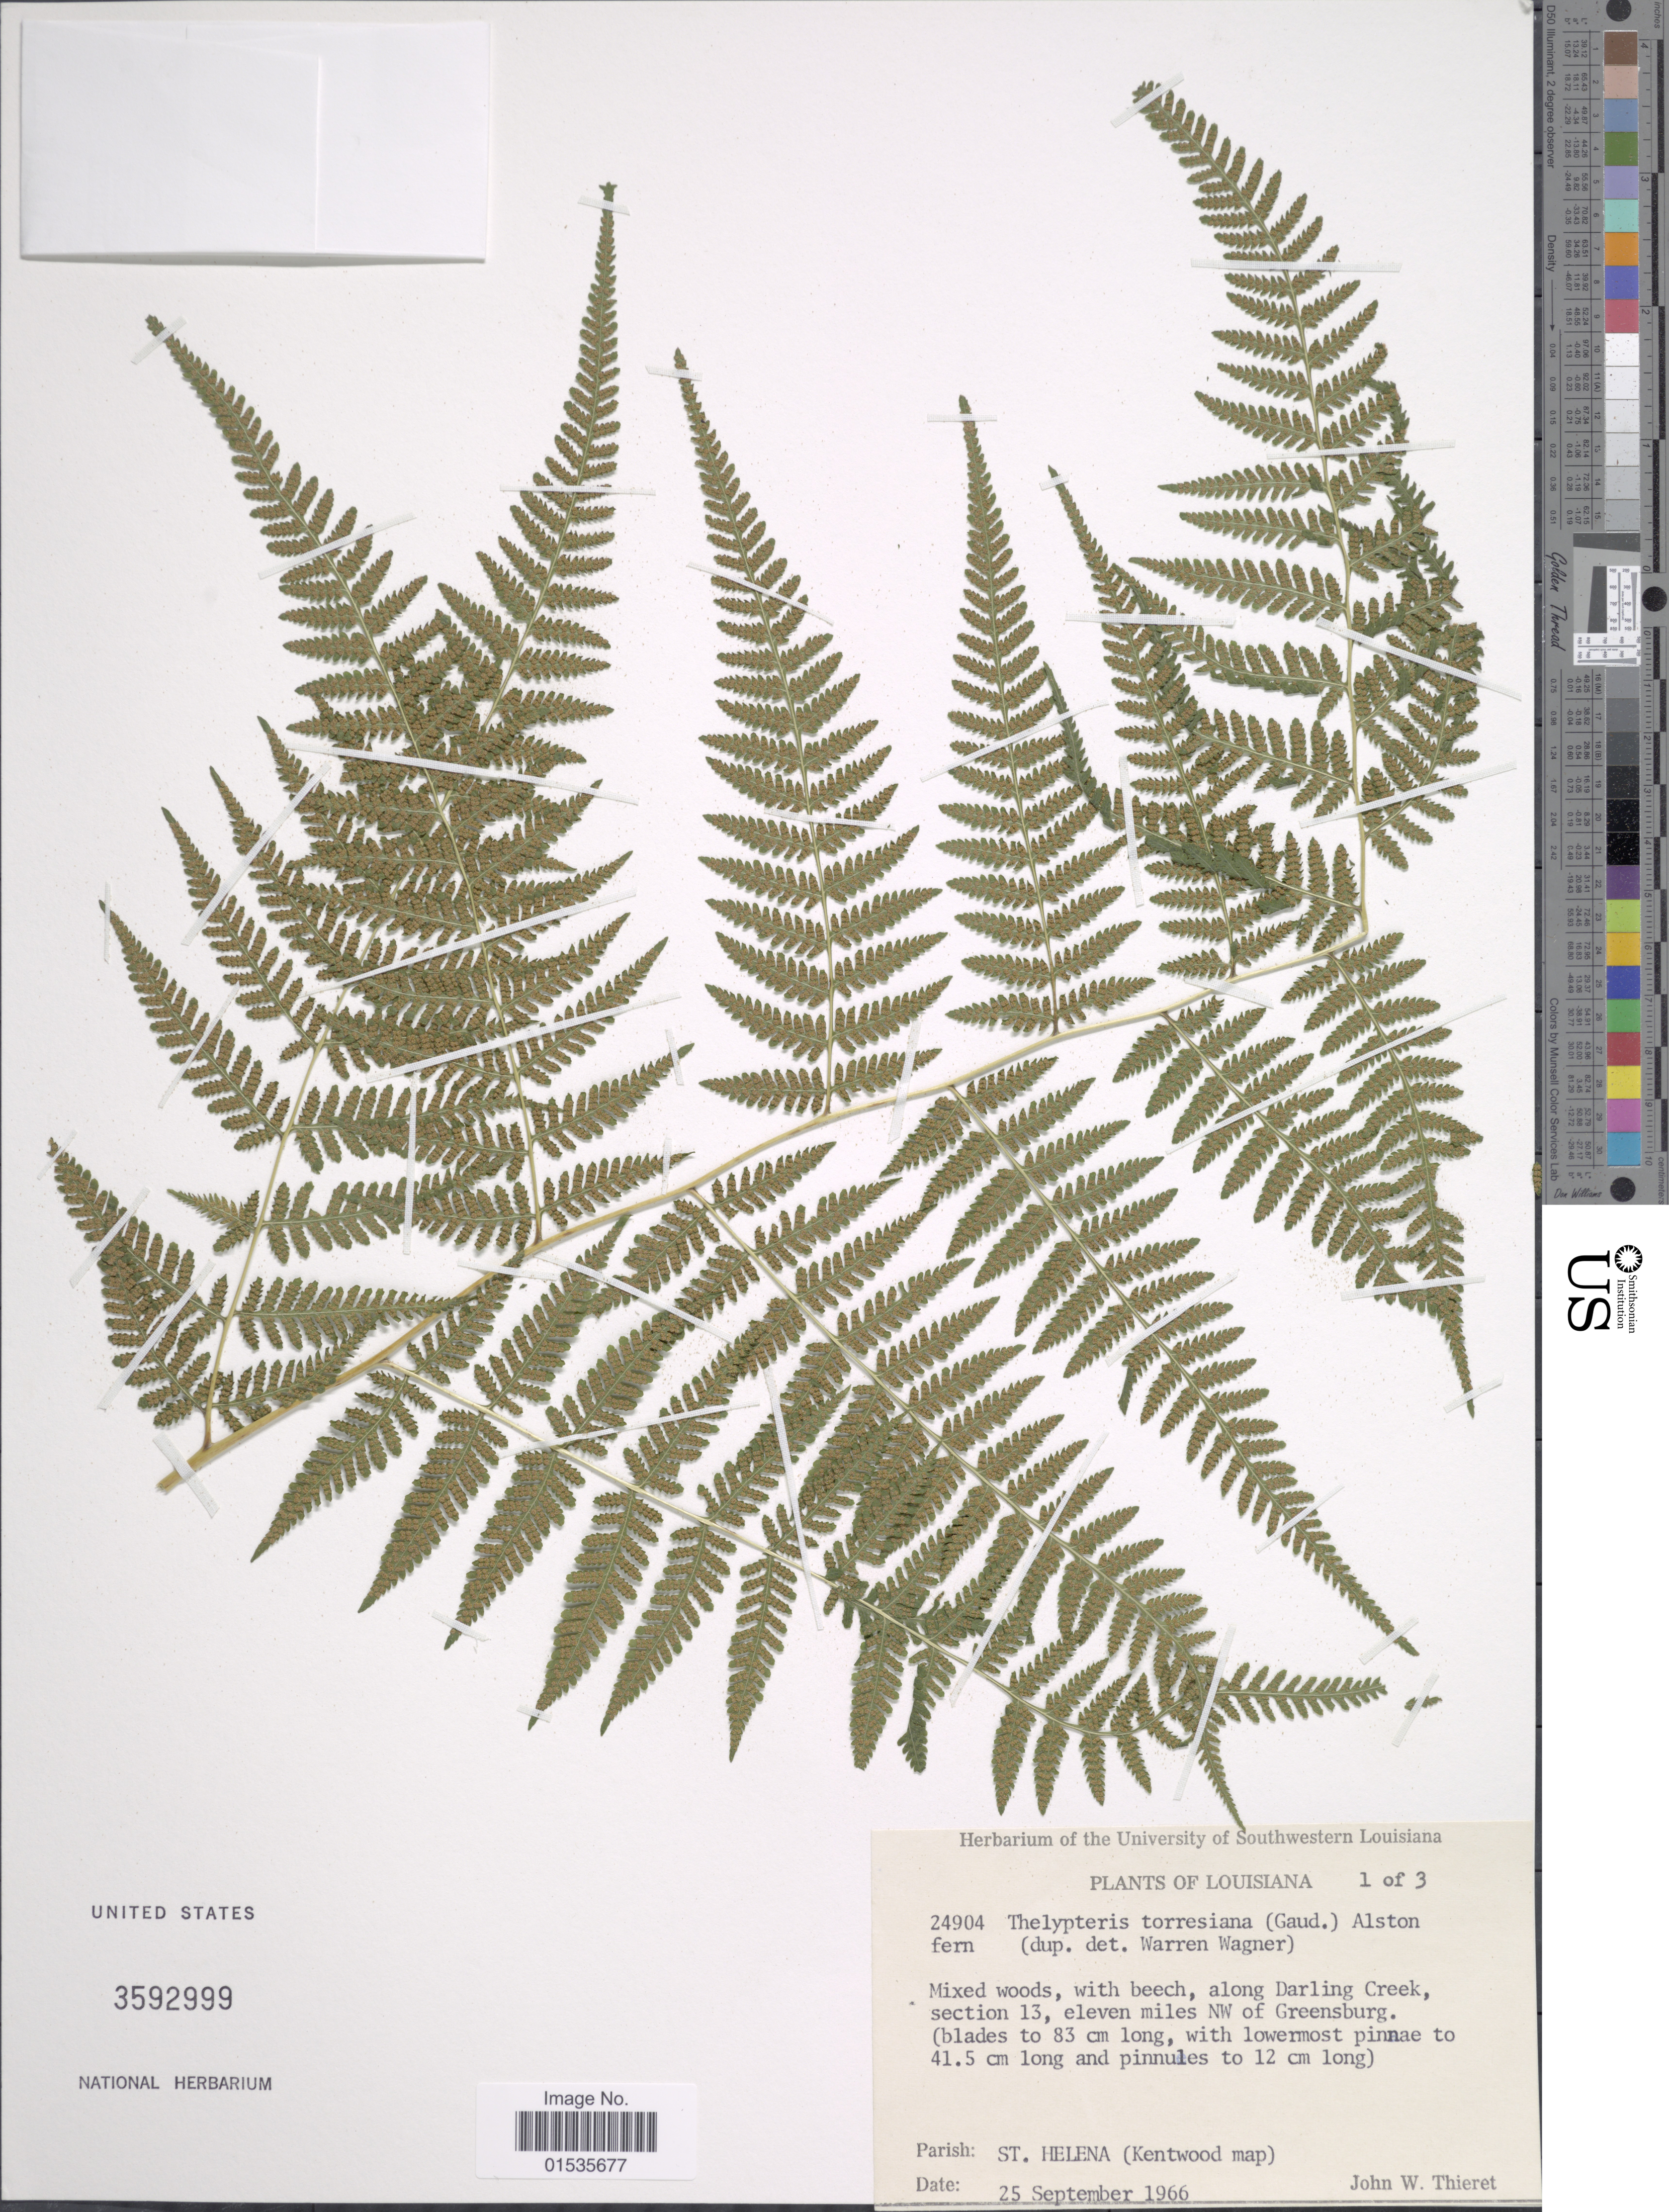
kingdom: Plantae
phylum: Tracheophyta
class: Polypodiopsida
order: Polypodiales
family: Thelypteridaceae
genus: Macrothelypteris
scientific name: Macrothelypteris torresiana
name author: (Gaudich.) Ching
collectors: J. W. Thieret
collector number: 24904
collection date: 1966-09-25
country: United States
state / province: Louisiana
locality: Louisiana, Parish St. Helena (Kentwood map) Along Darling Creek, section 13, eleven miles NW of Greensburg.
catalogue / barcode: US 3592999